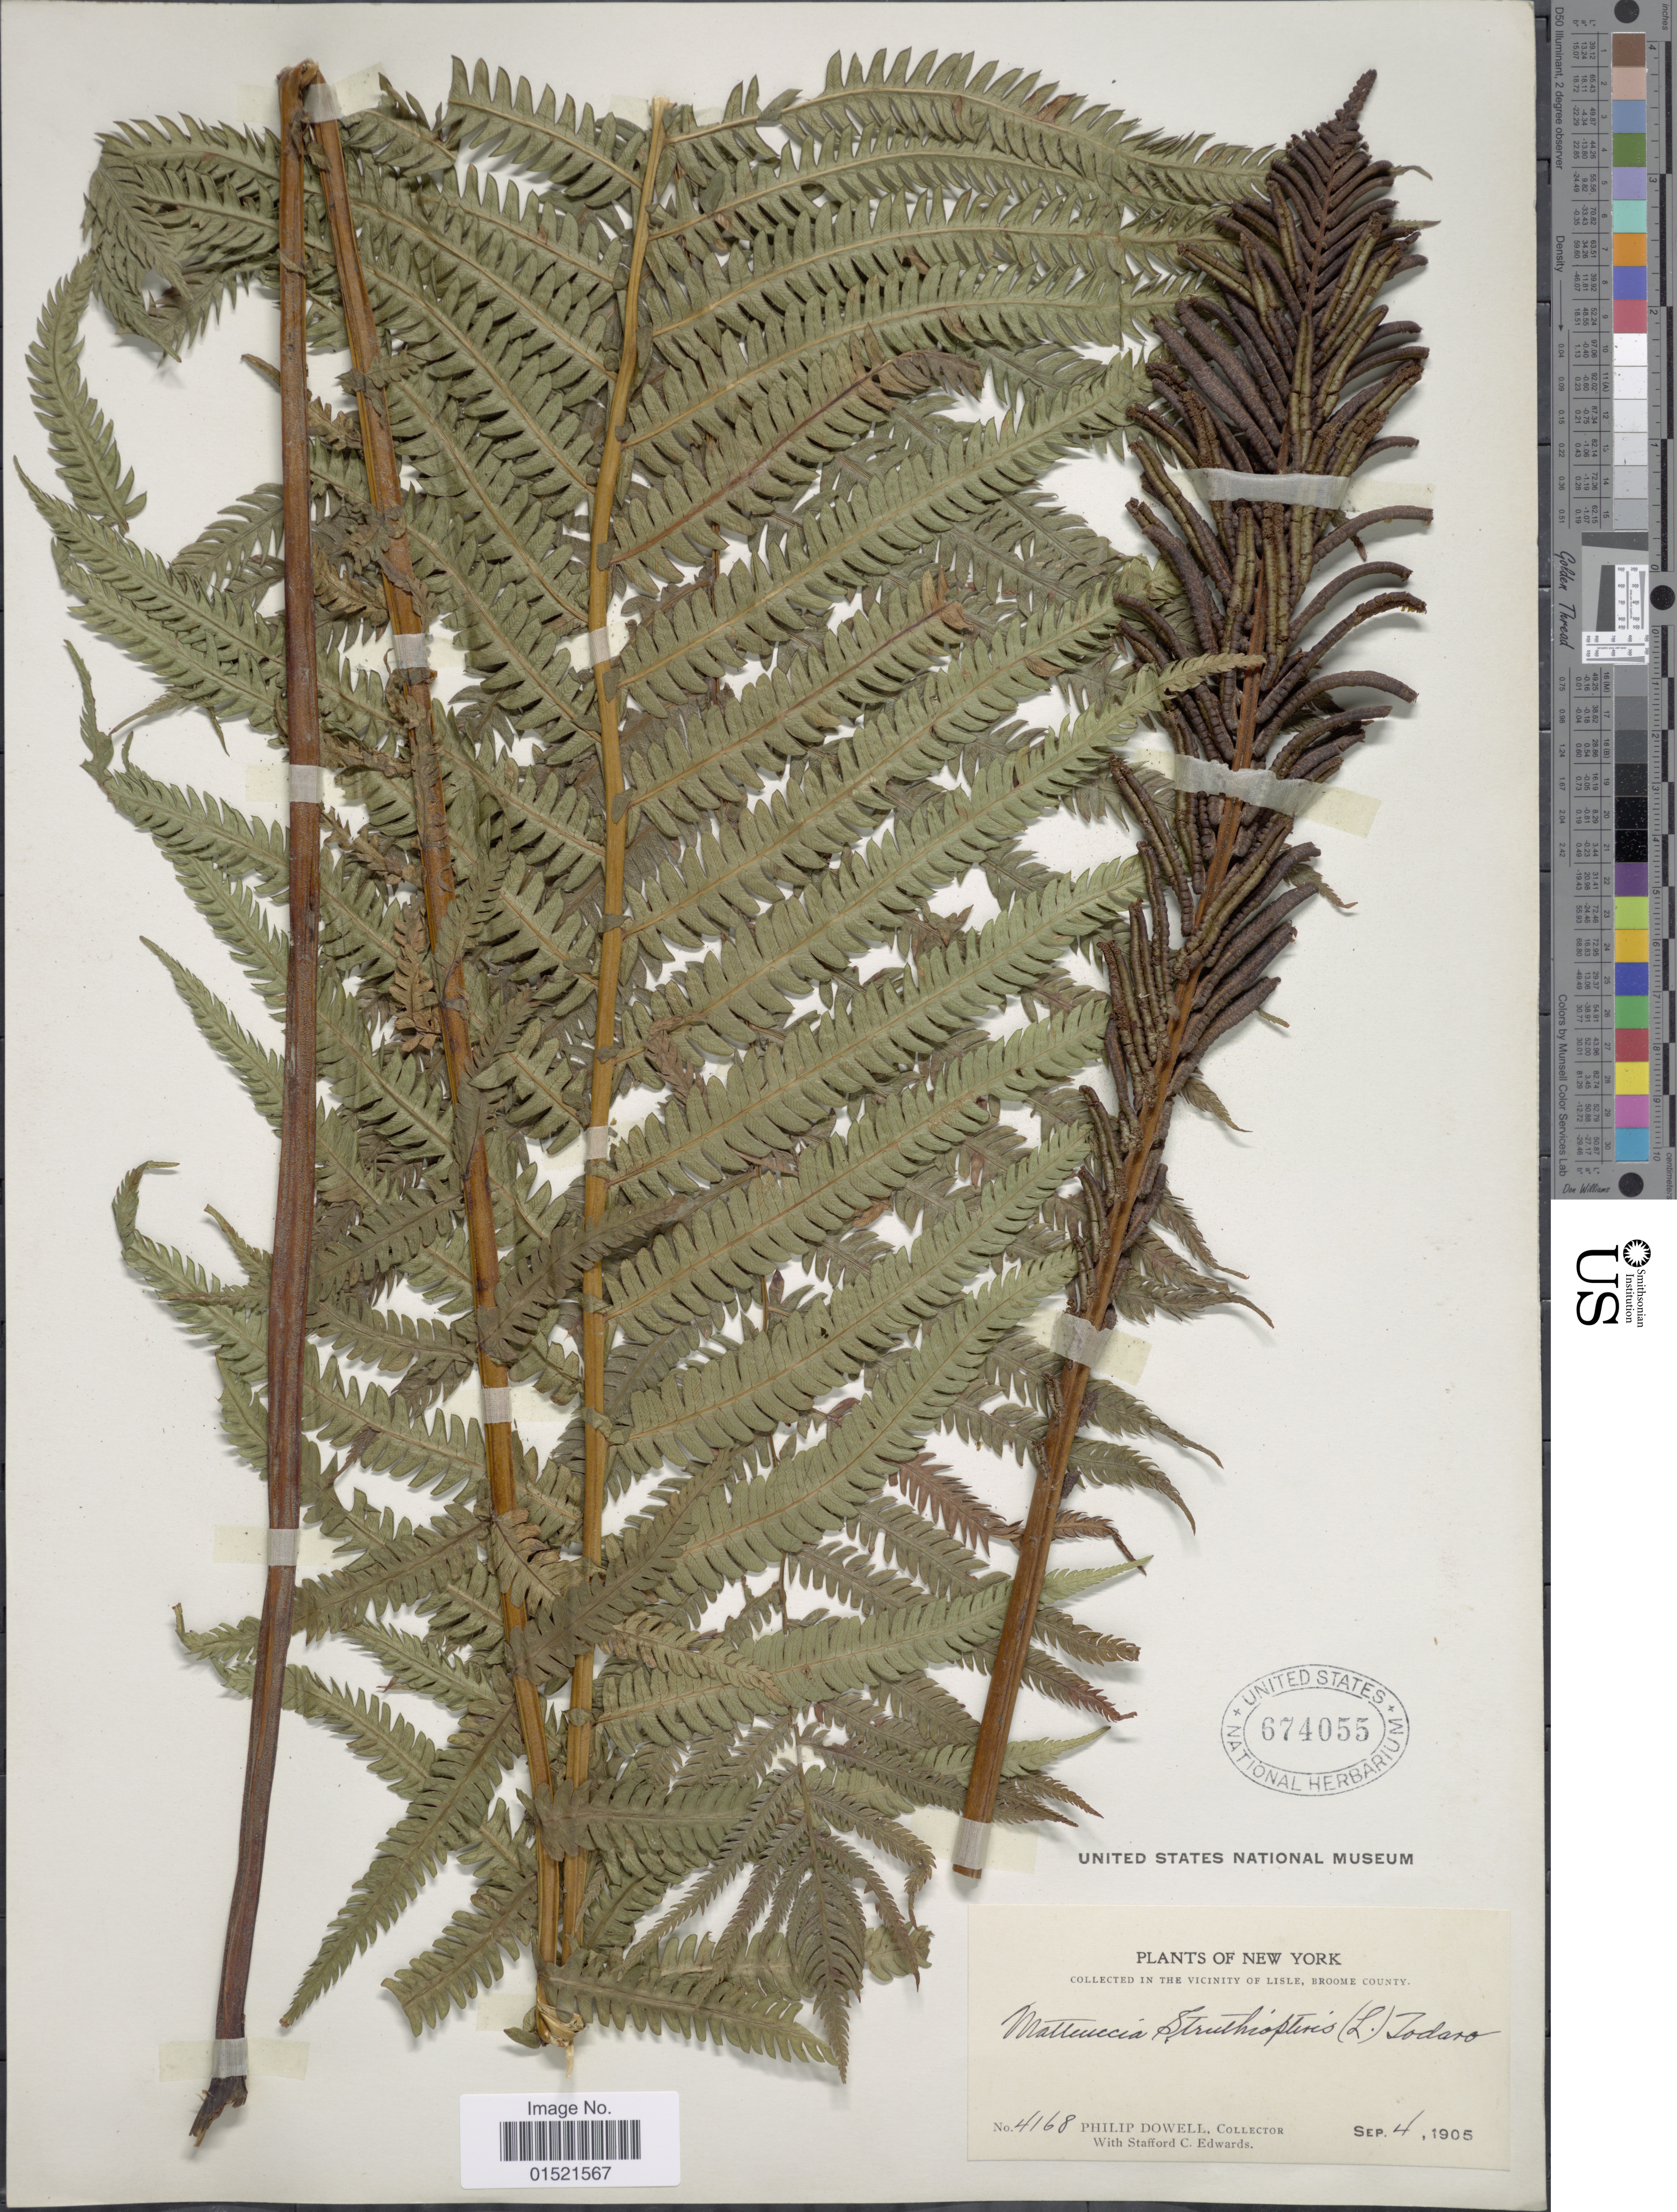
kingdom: Plantae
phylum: Tracheophyta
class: Polypodiopsida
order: Polypodiales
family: Onocleaceae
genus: Matteuccia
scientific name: Matteuccia struthiopteris var. pensylvanica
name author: (Willd.) C.V. Morton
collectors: P. Dowell & S. Edwards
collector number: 4168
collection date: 1905-09-04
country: United States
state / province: New York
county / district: Broome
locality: Vicinity of Lisle, Broome County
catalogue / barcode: US 674055